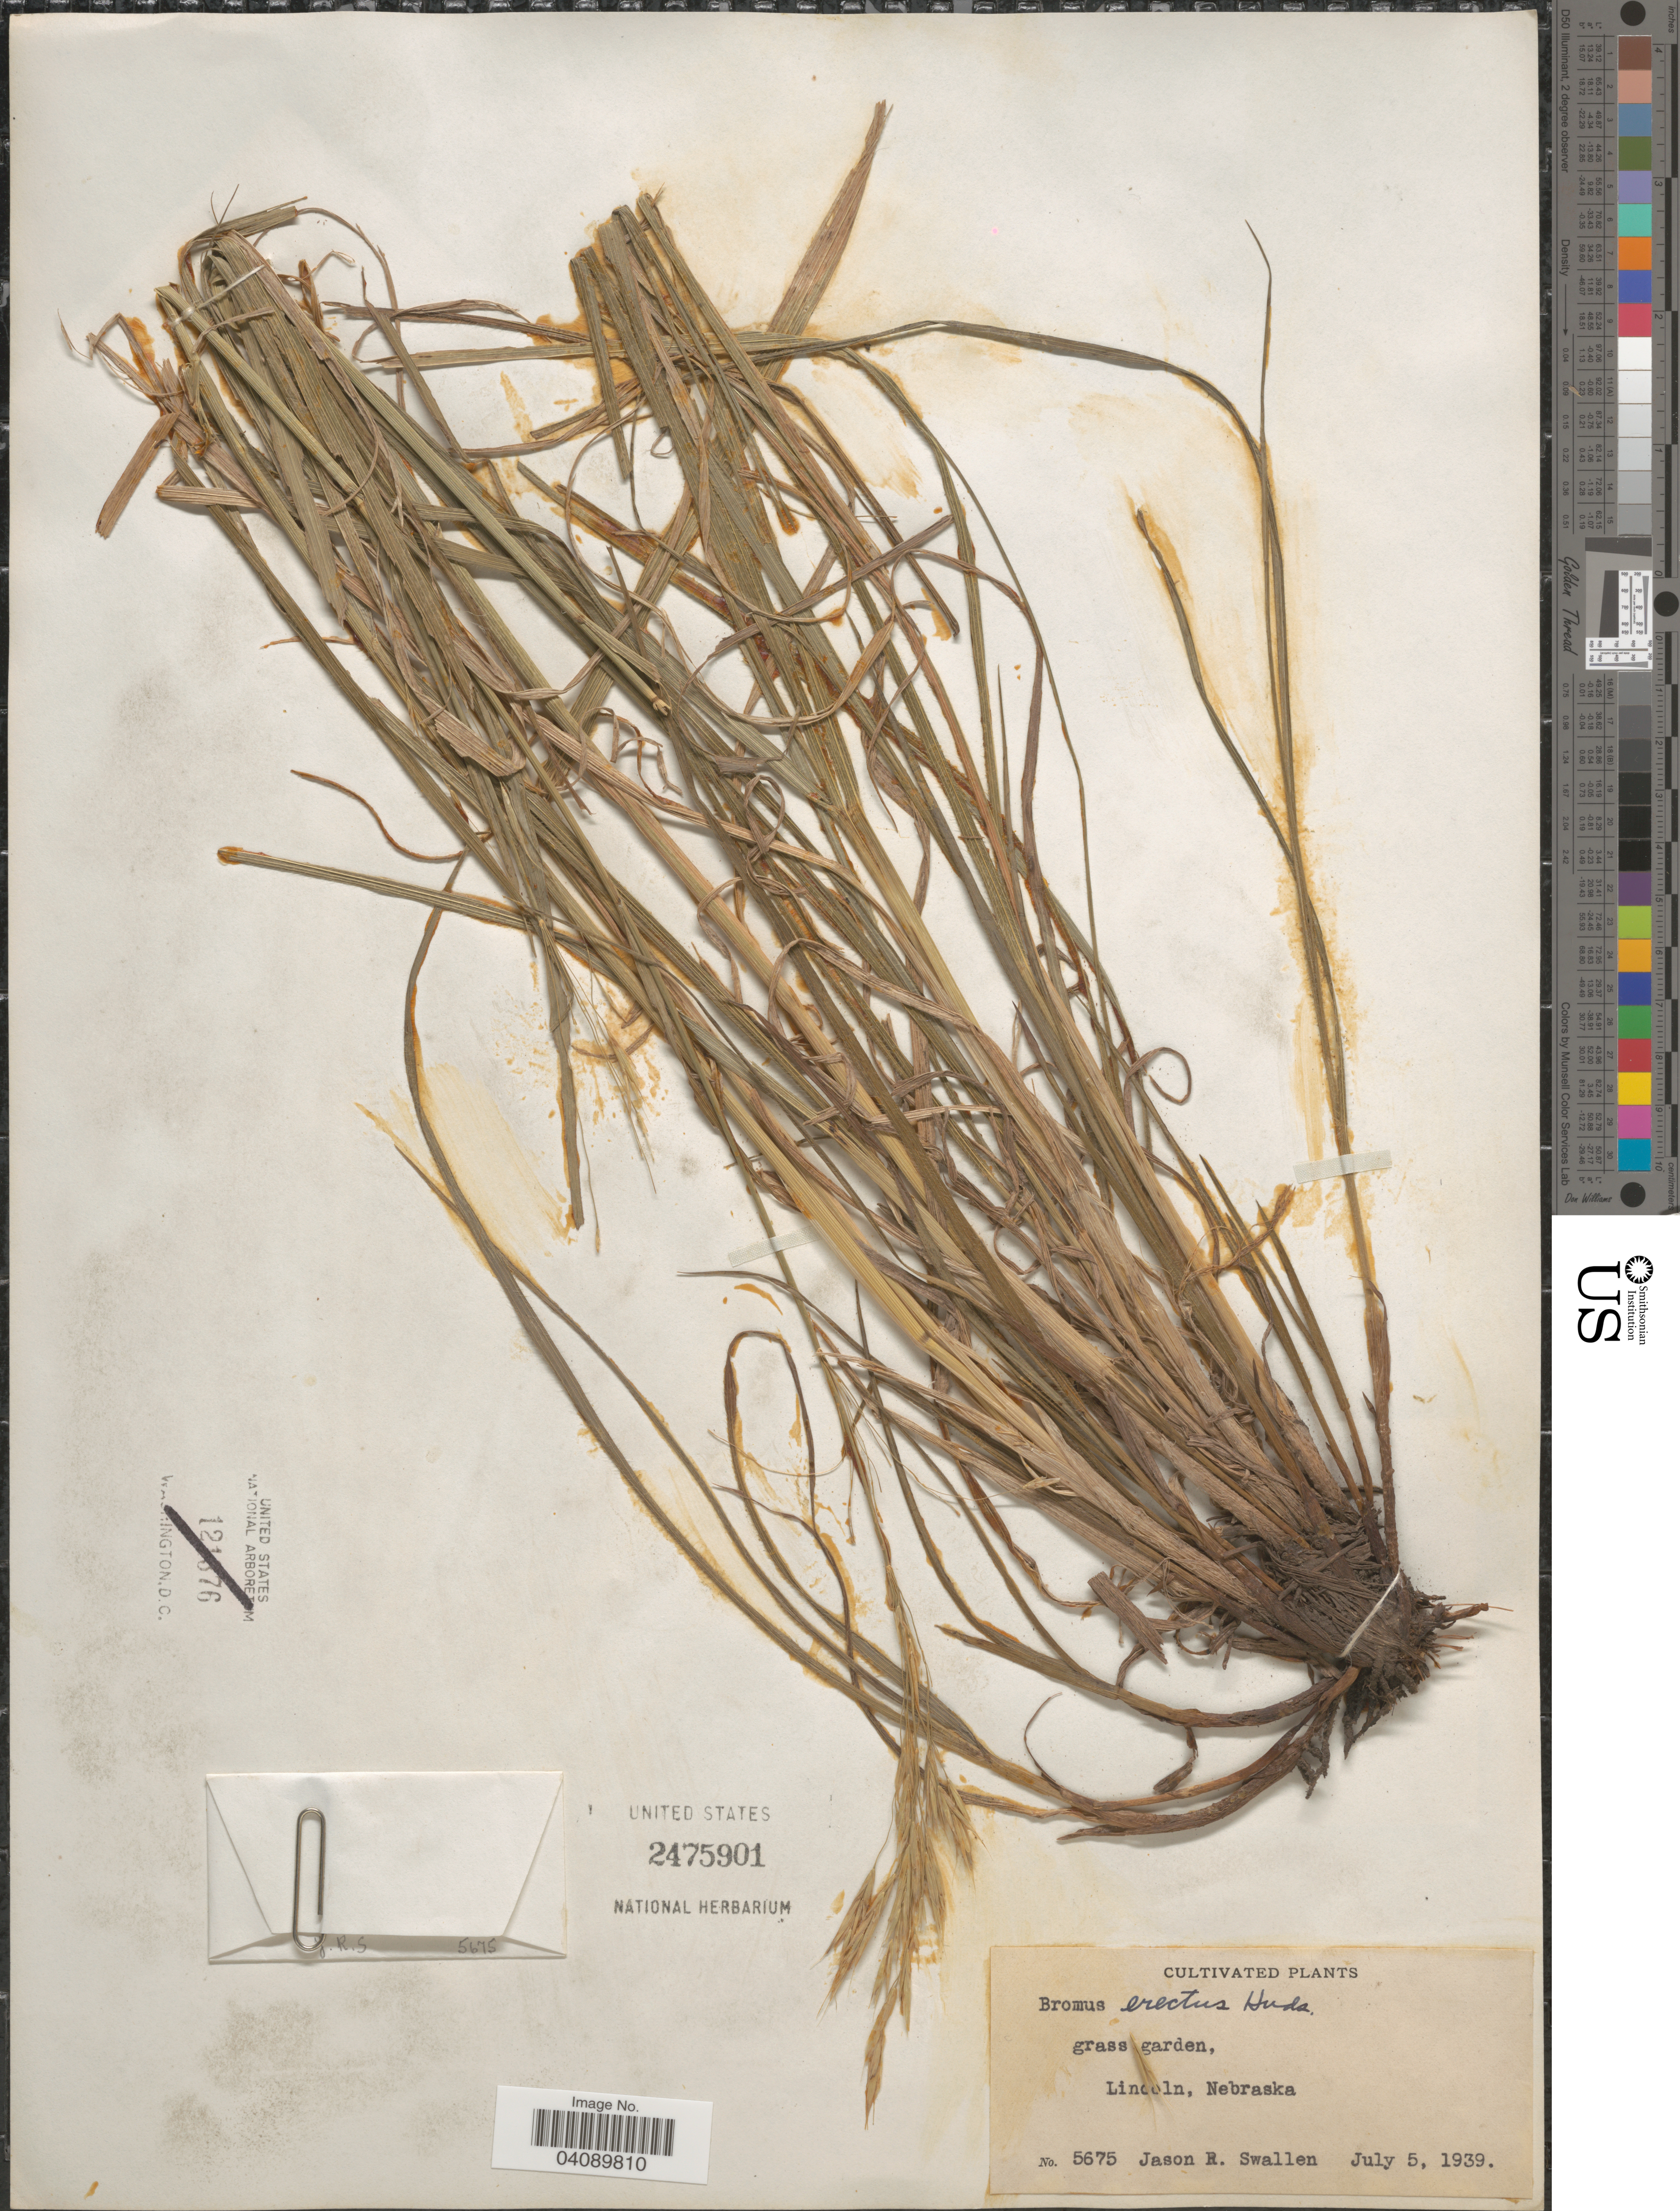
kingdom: Plantae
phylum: Tracheophyta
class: Liliopsida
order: Poales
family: Poaceae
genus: Bromus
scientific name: Bromus erectus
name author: Huds.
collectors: J. R. Swallen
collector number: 5675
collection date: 1939-07-05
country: United States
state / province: Nebraska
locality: Grass garden, Lincoln..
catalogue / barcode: US 2475901